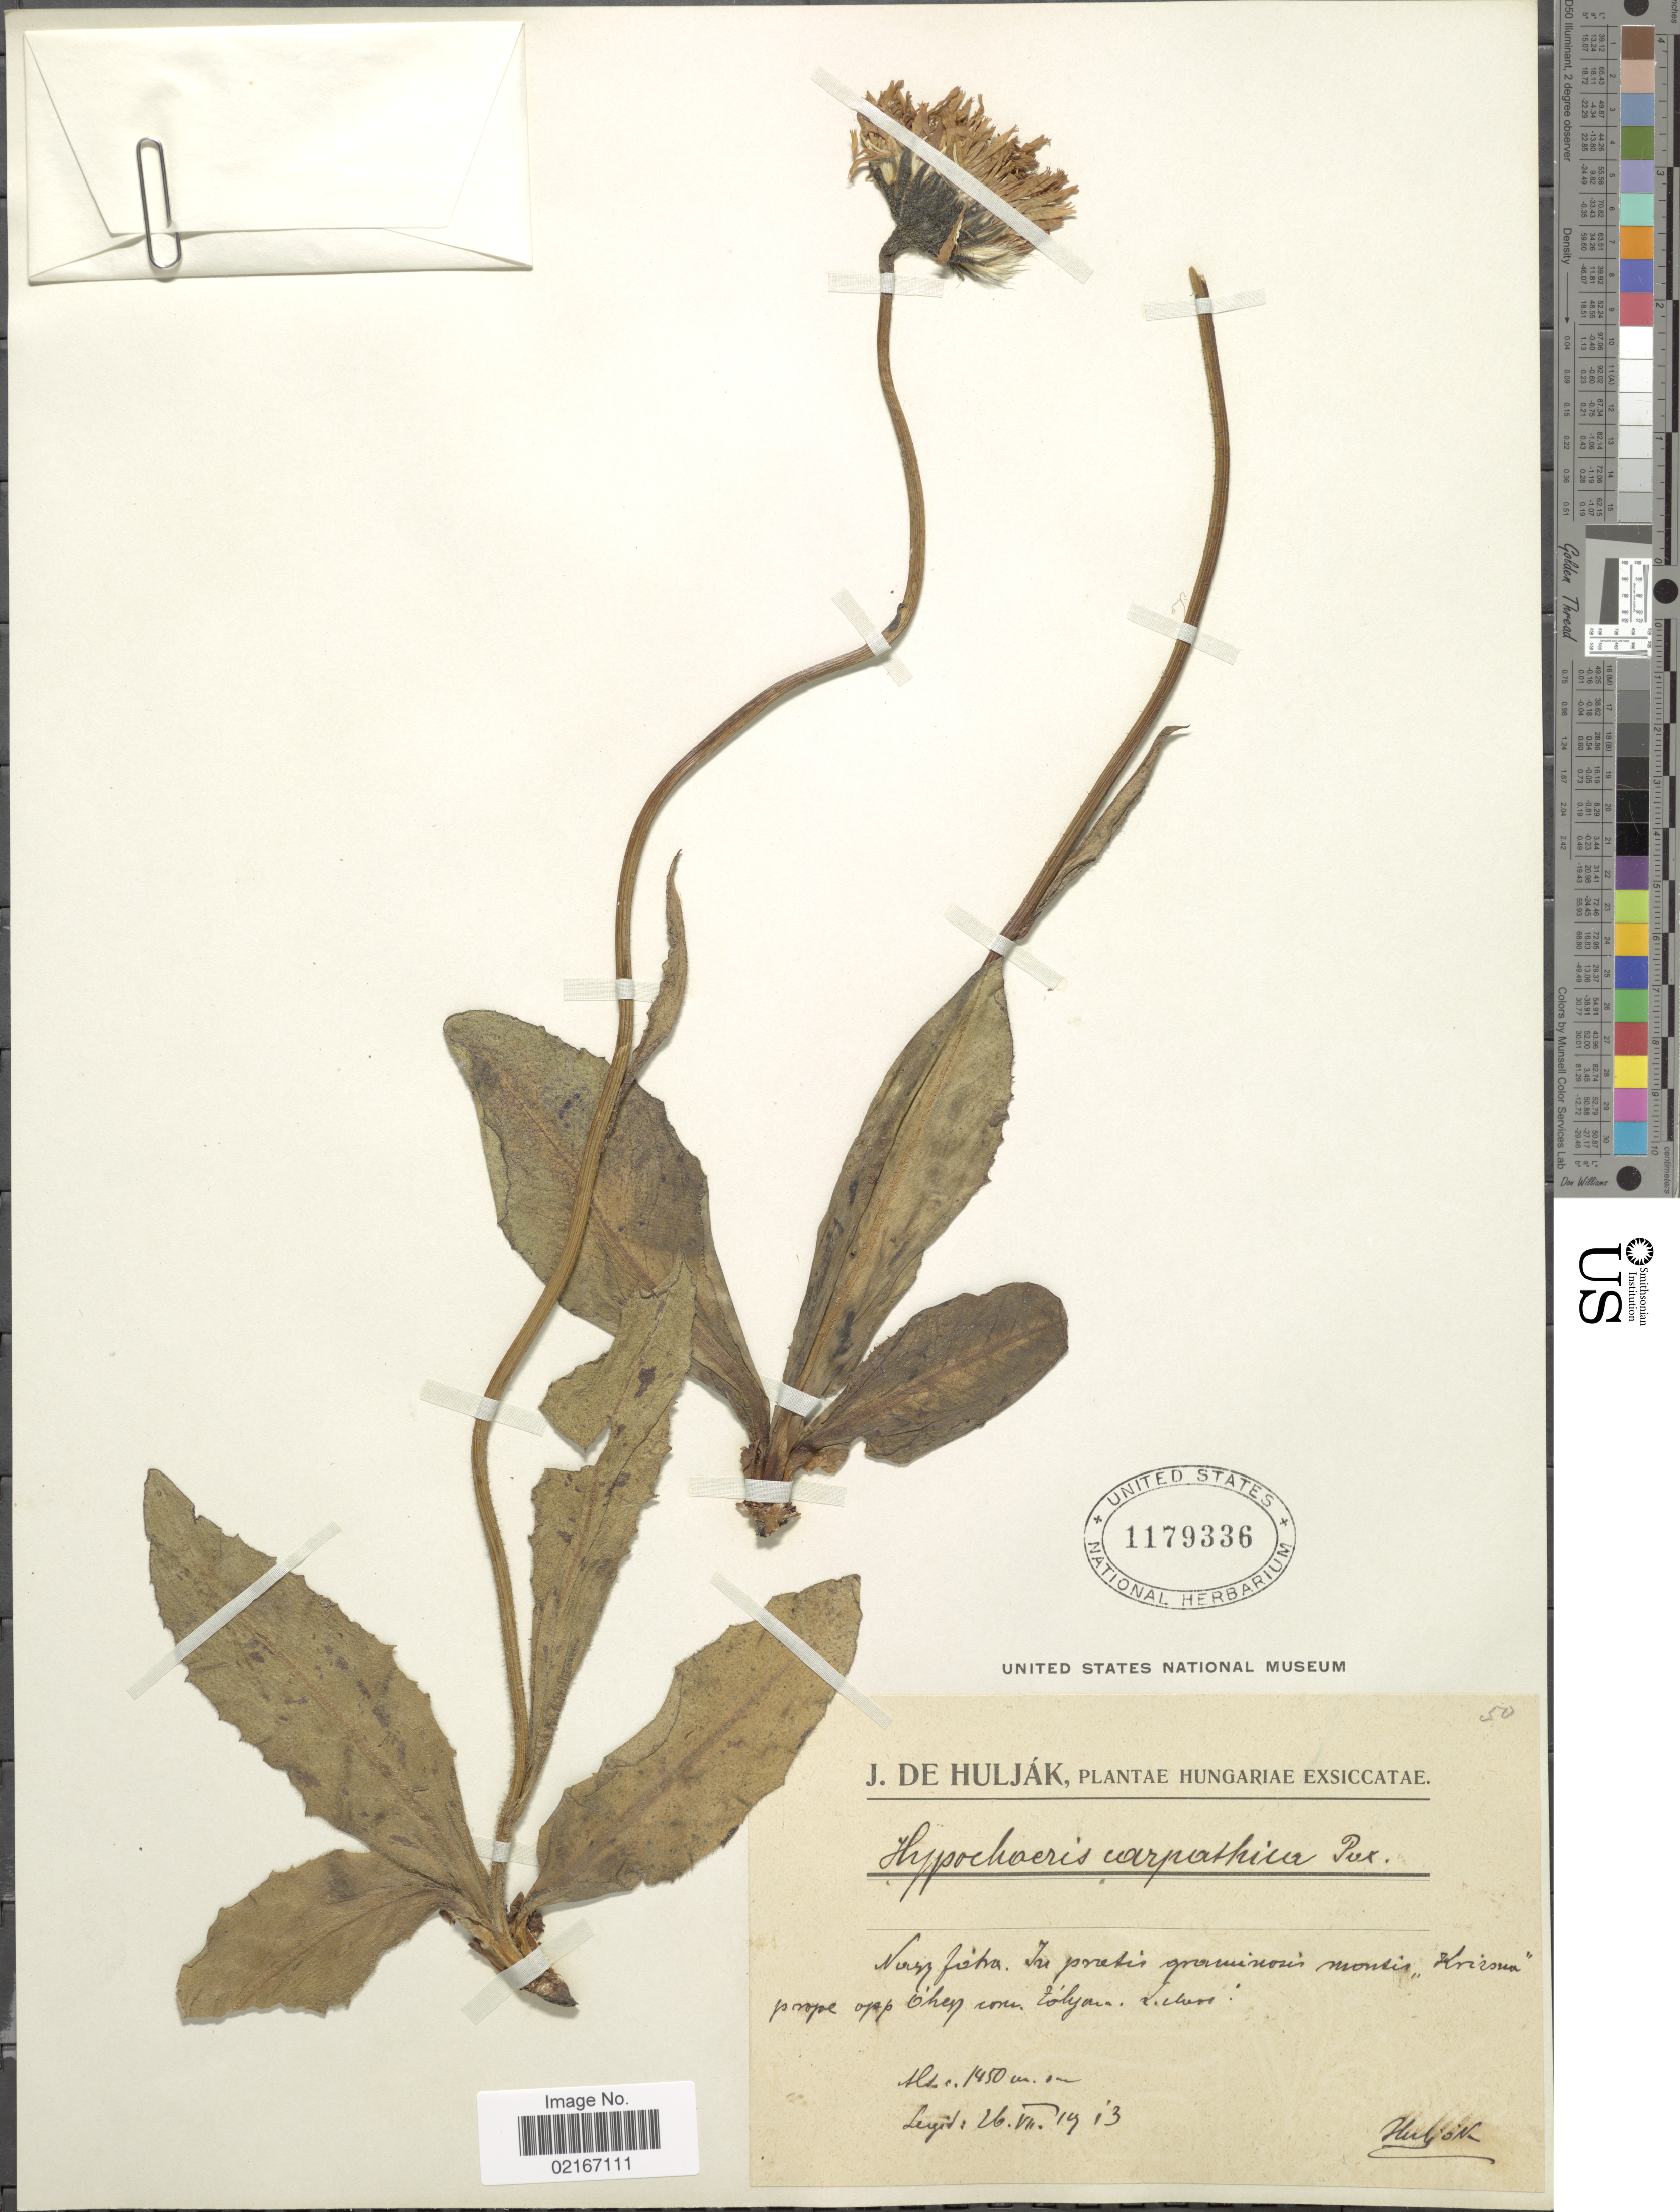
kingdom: Plantae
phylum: Tracheophyta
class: Magnoliopsida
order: Asterales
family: Asteraceae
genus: Hypochaeris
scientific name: Hypochaeris carpathica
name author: Pax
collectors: J. Huljak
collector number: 50?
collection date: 1913-07-26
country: Hungary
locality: In pratis grouminur montes "kirsen"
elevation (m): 1450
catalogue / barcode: US 1179336